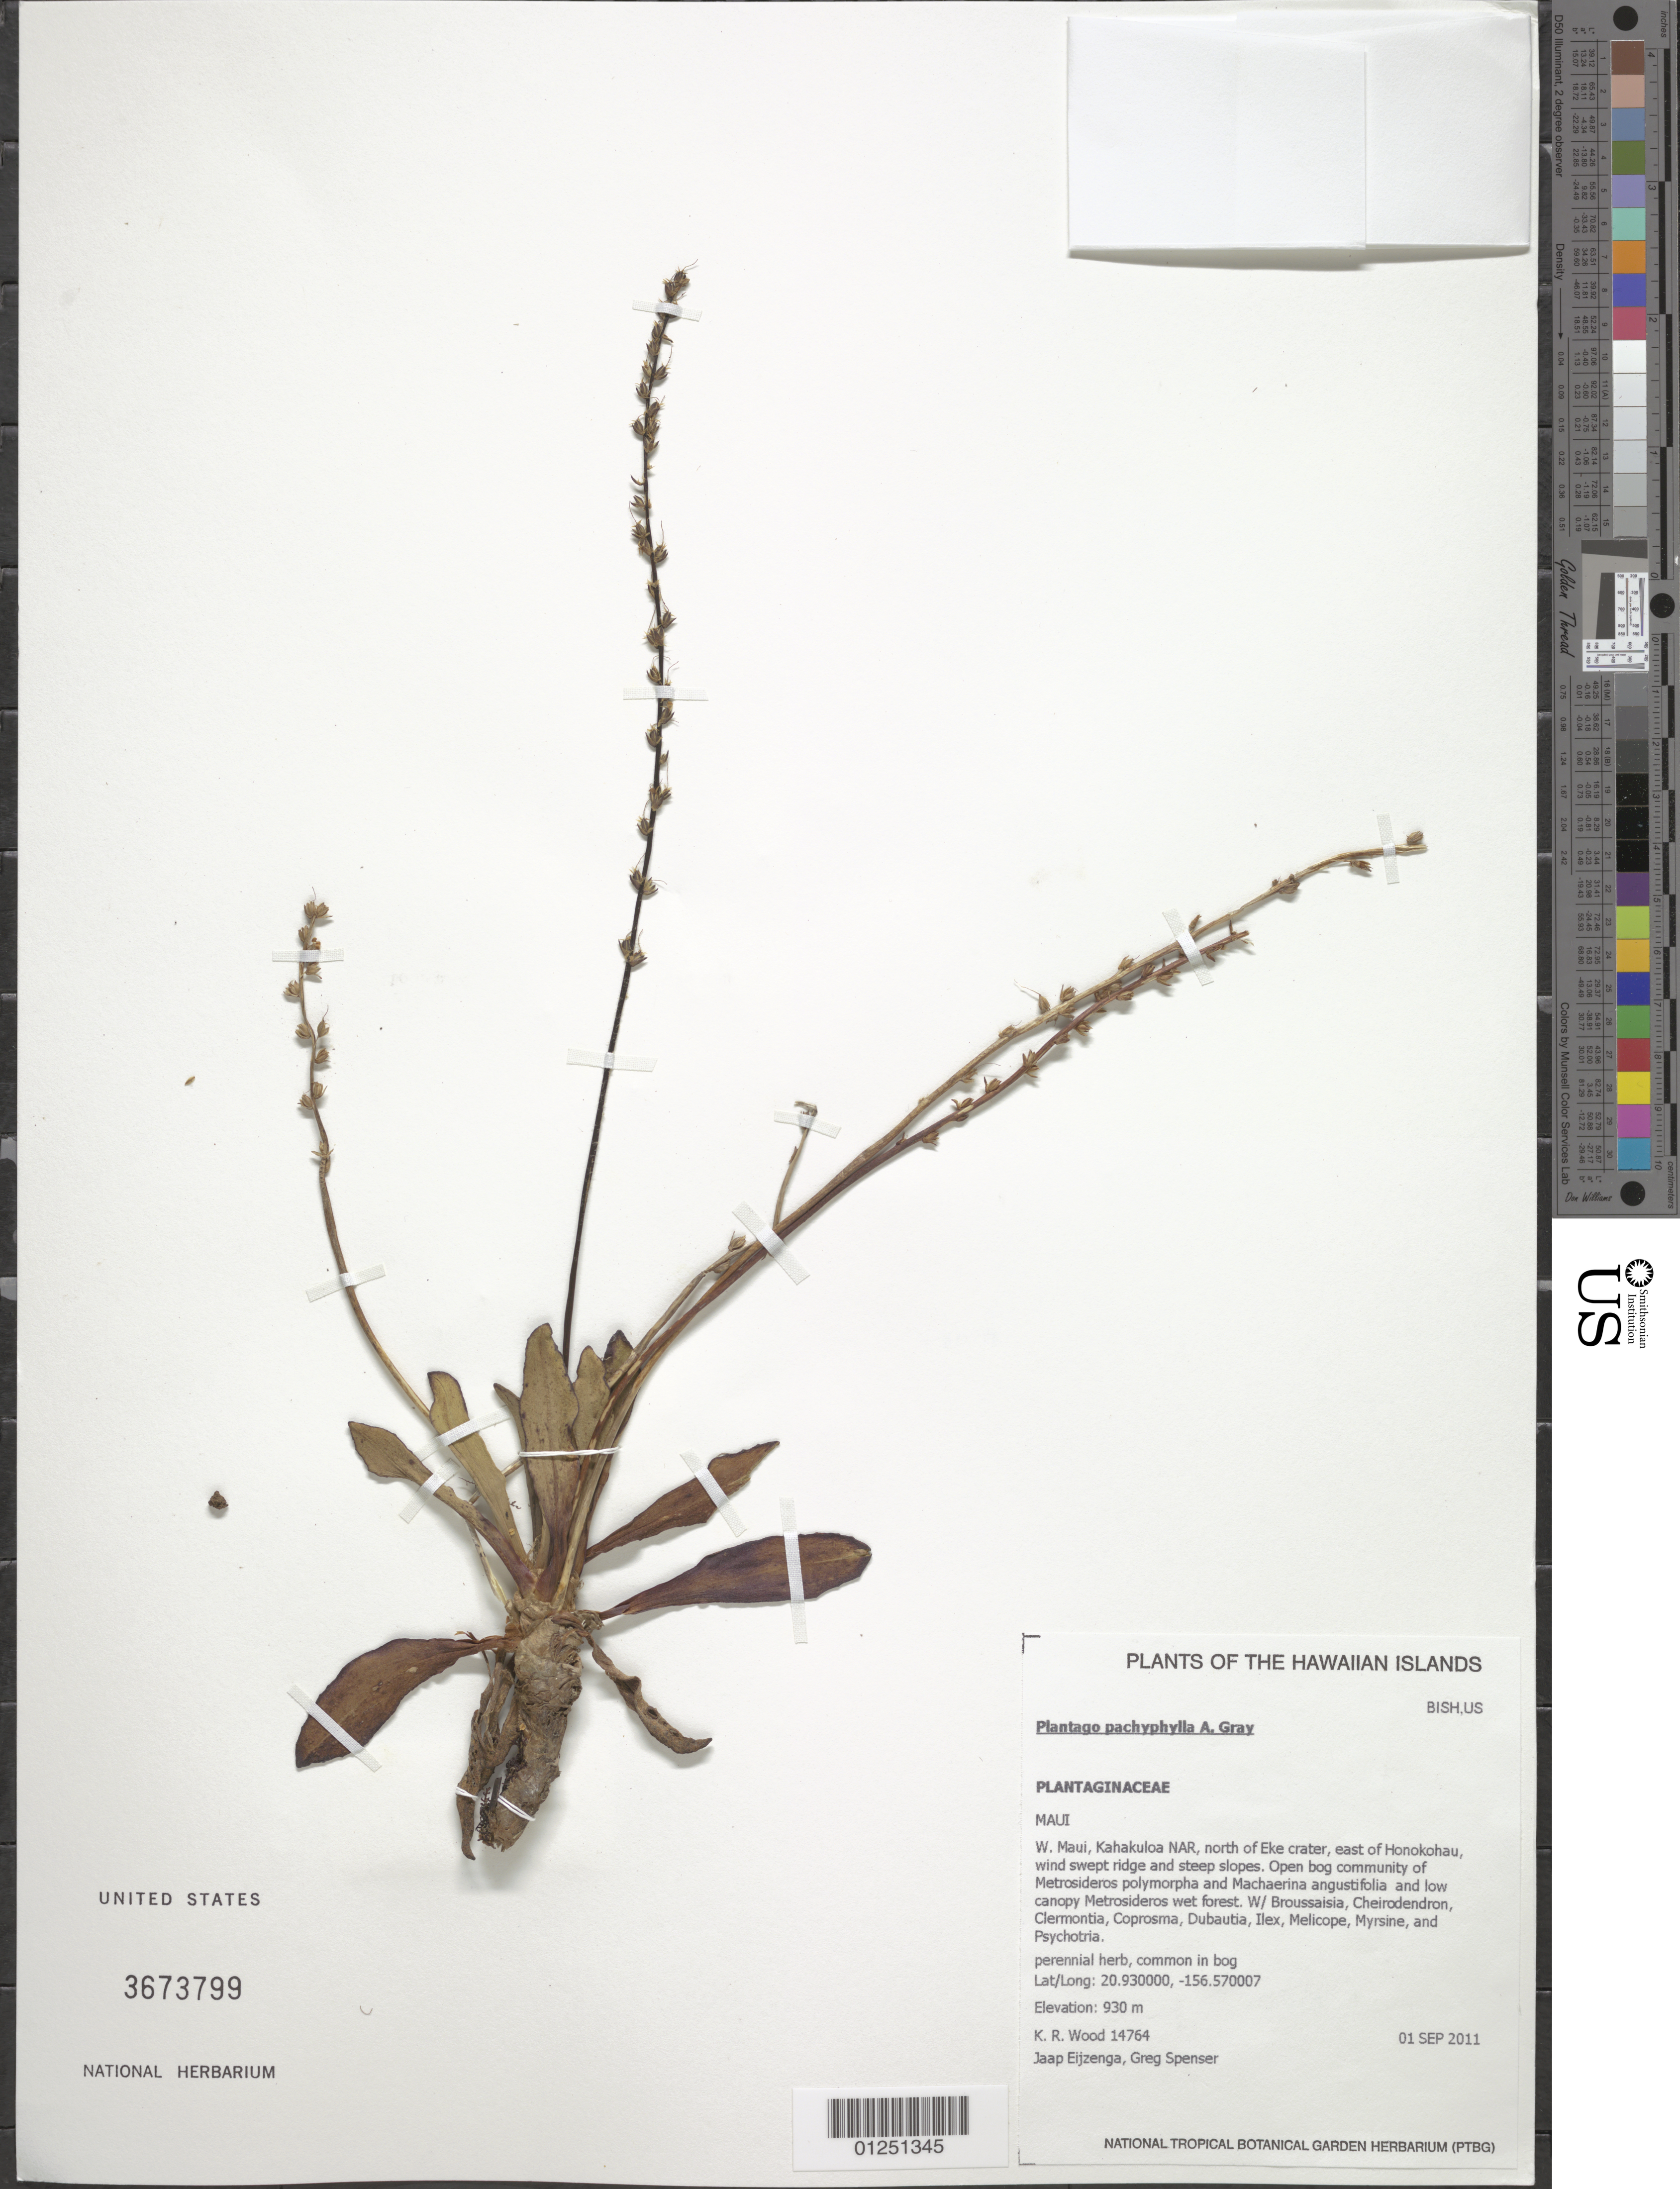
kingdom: Plantae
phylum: Tracheophyta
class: Magnoliopsida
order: Lamiales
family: Plantaginaceae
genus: Plantago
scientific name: Plantago pachyphylla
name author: A. Gray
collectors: K. R. Wood, Eijzenga & G. Spenser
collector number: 14764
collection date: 2011-09-01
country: United States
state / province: Hawaii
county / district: Maui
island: Maui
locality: W. Maui, Kahakuloa NAR, north of Eke crater, east of Honokohau, wind swept ridge and steep slopes.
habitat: Open bog community in wet forest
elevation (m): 930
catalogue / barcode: US 3673799